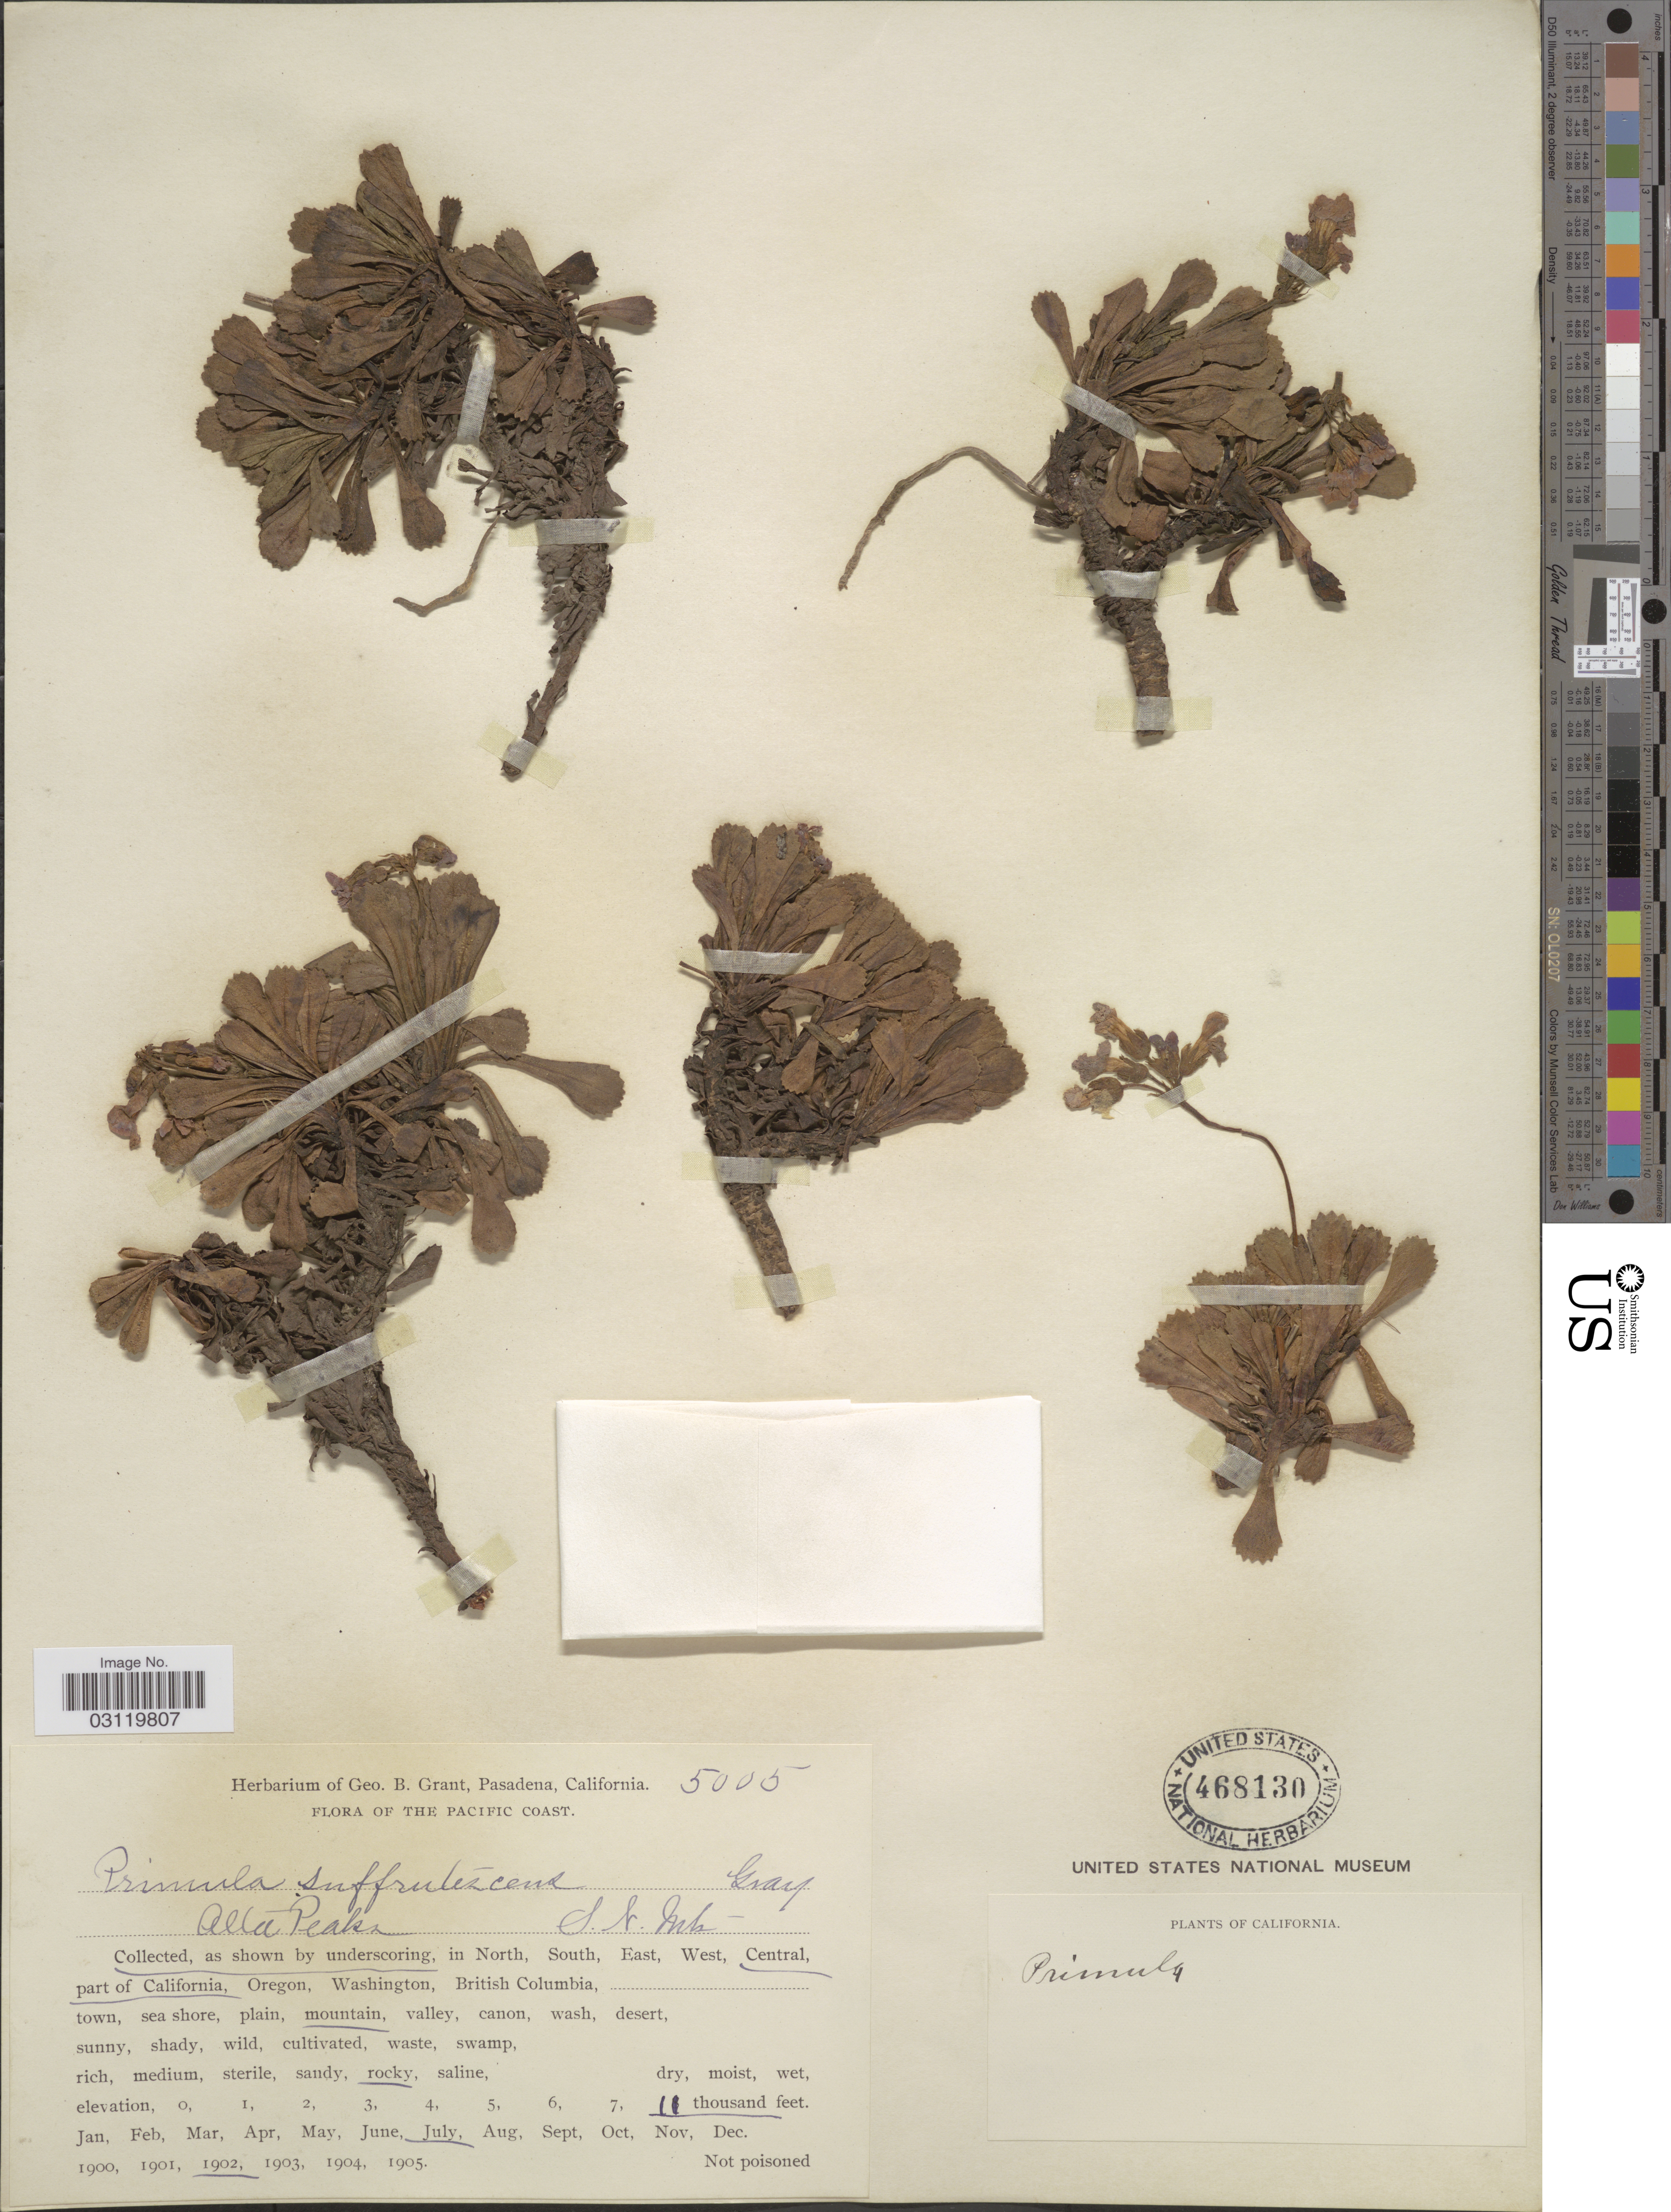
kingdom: Plantae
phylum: Tracheophyta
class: Magnoliopsida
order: Ericales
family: Primulaceae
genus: Primula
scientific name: Primula suffrutescens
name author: A. Gray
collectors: ex herb. Geo. B. Grant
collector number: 5005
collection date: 1902-07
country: United States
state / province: California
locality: Alta Peaks, S.N. Mts., Central part of California.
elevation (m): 3353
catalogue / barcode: US 468130